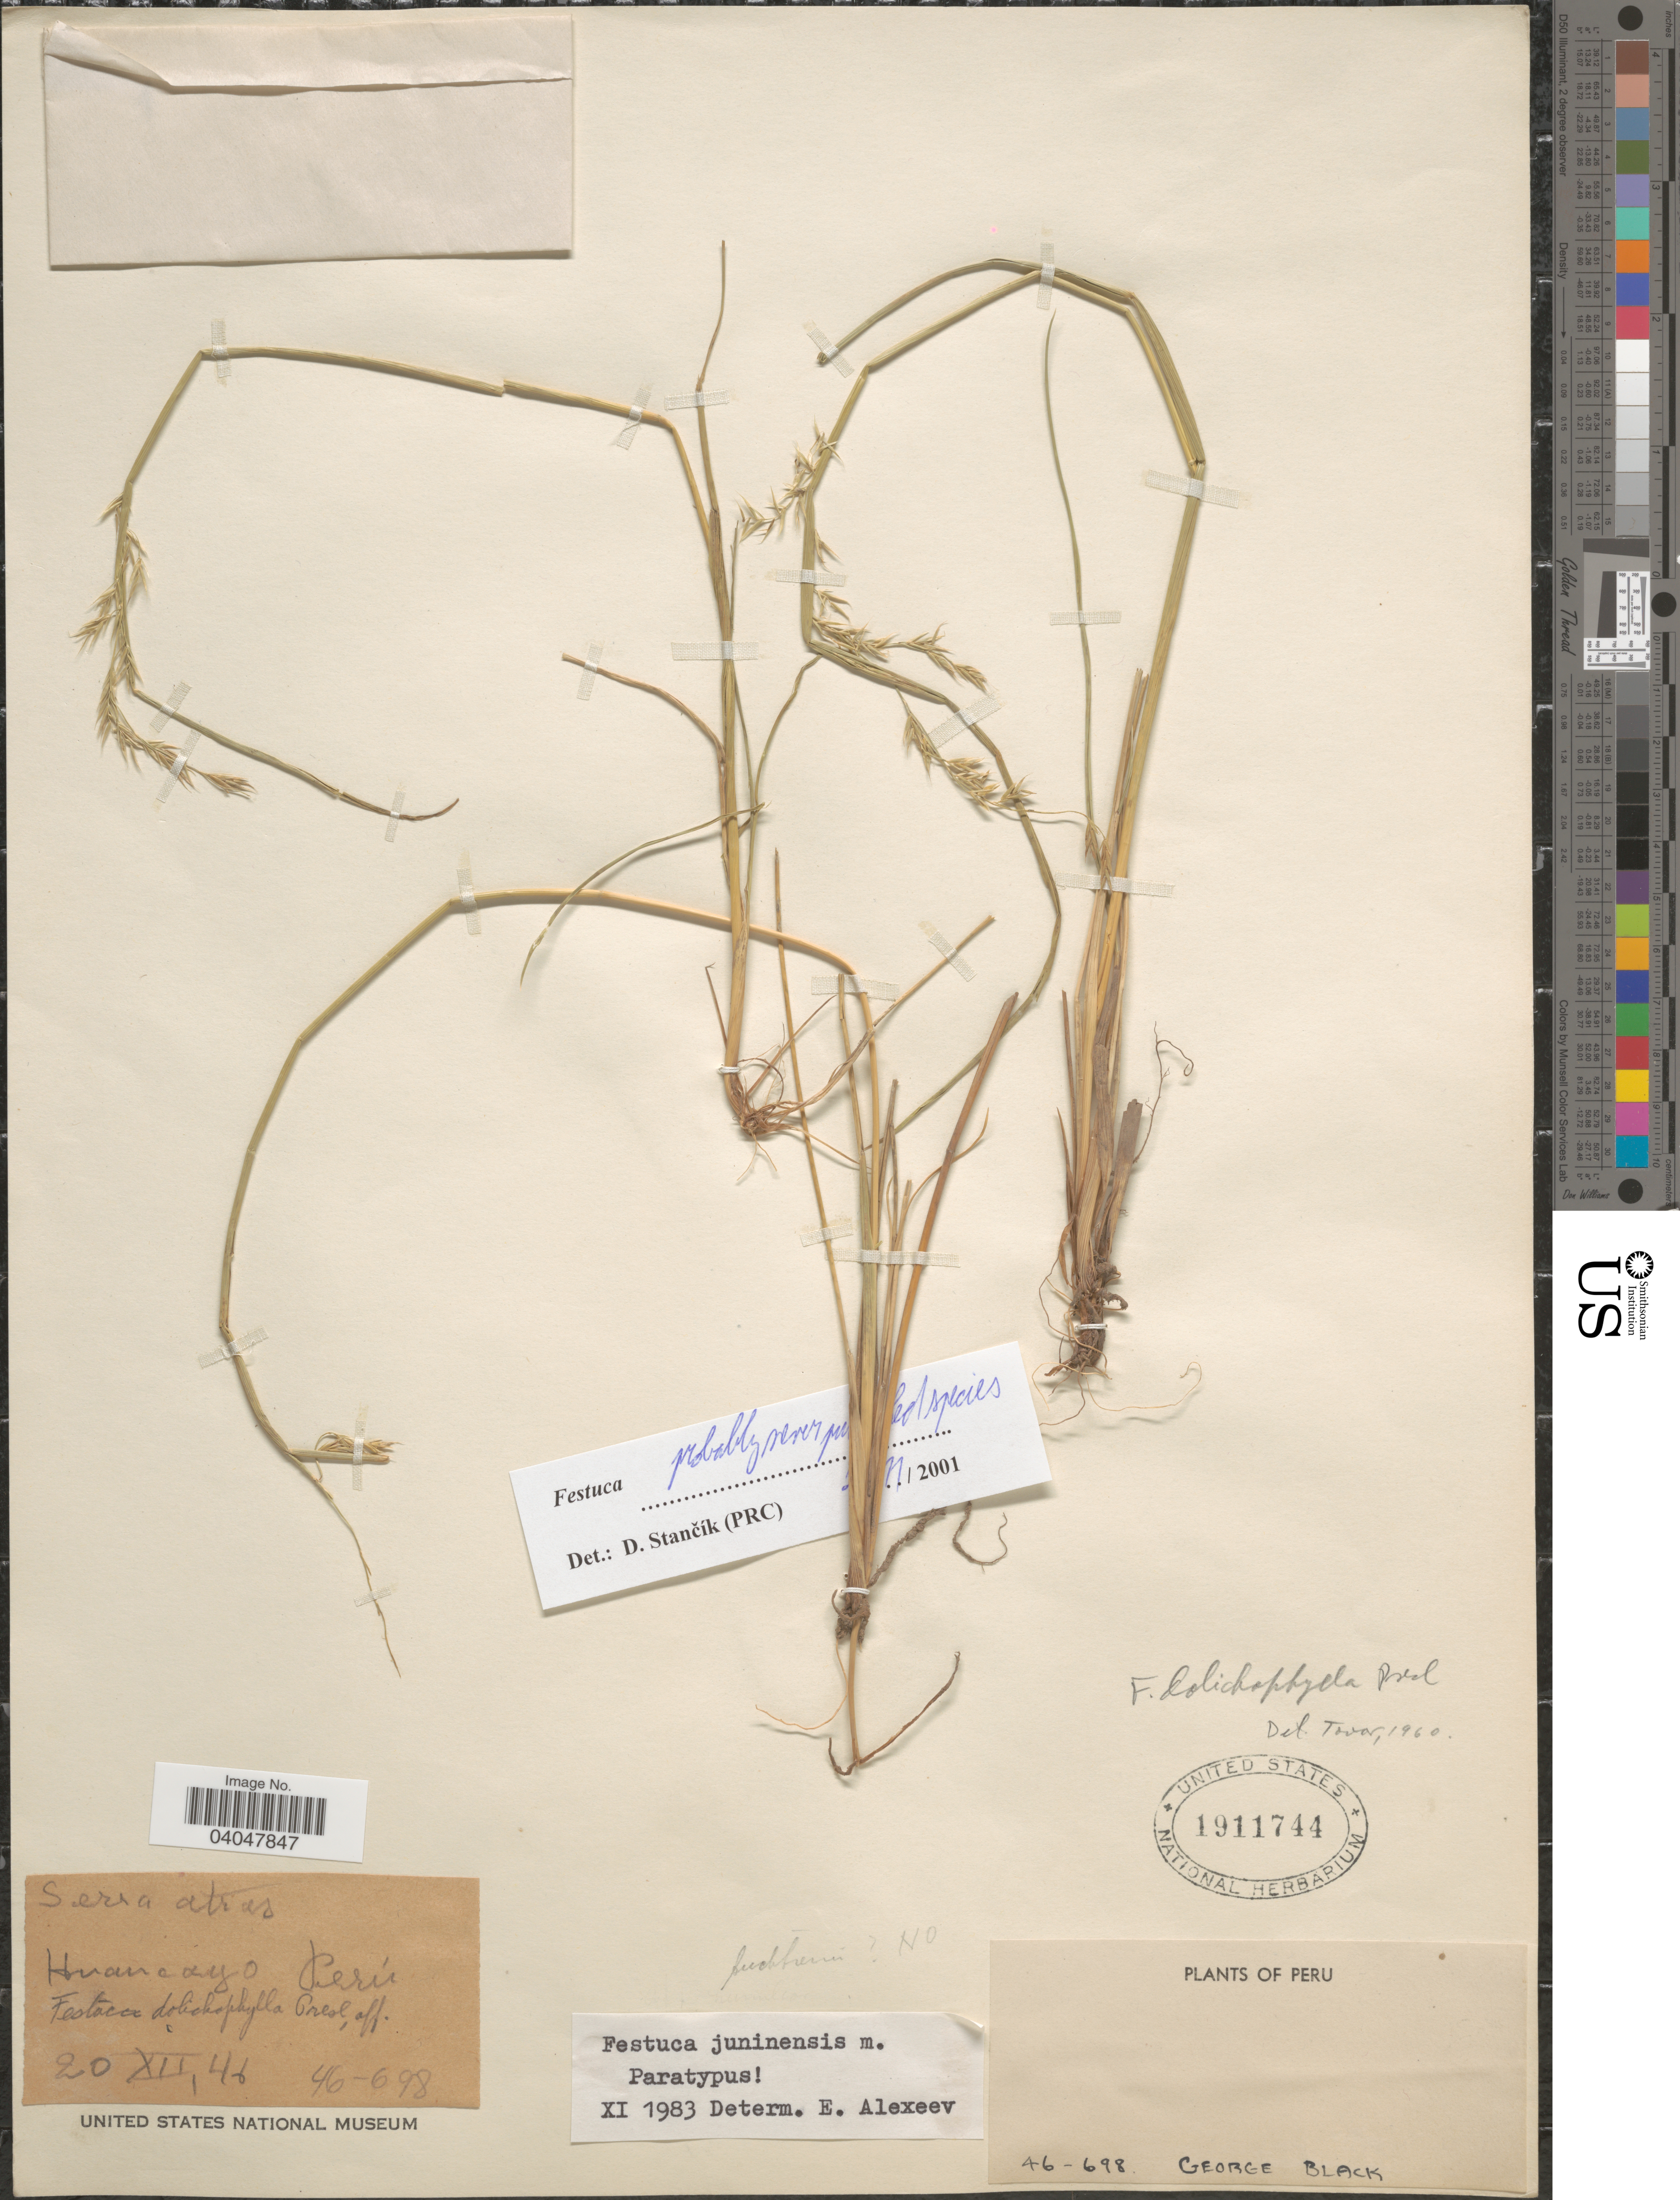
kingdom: Plantae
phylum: Tracheophyta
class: Liliopsida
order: Poales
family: Poaceae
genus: Festuca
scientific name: Festuca juninensis ined.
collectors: G. A. Black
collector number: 46-698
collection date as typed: Transcribed d/m/y: 20/12/46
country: Peru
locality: Serra atras. Huancayo.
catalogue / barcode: US 1911744